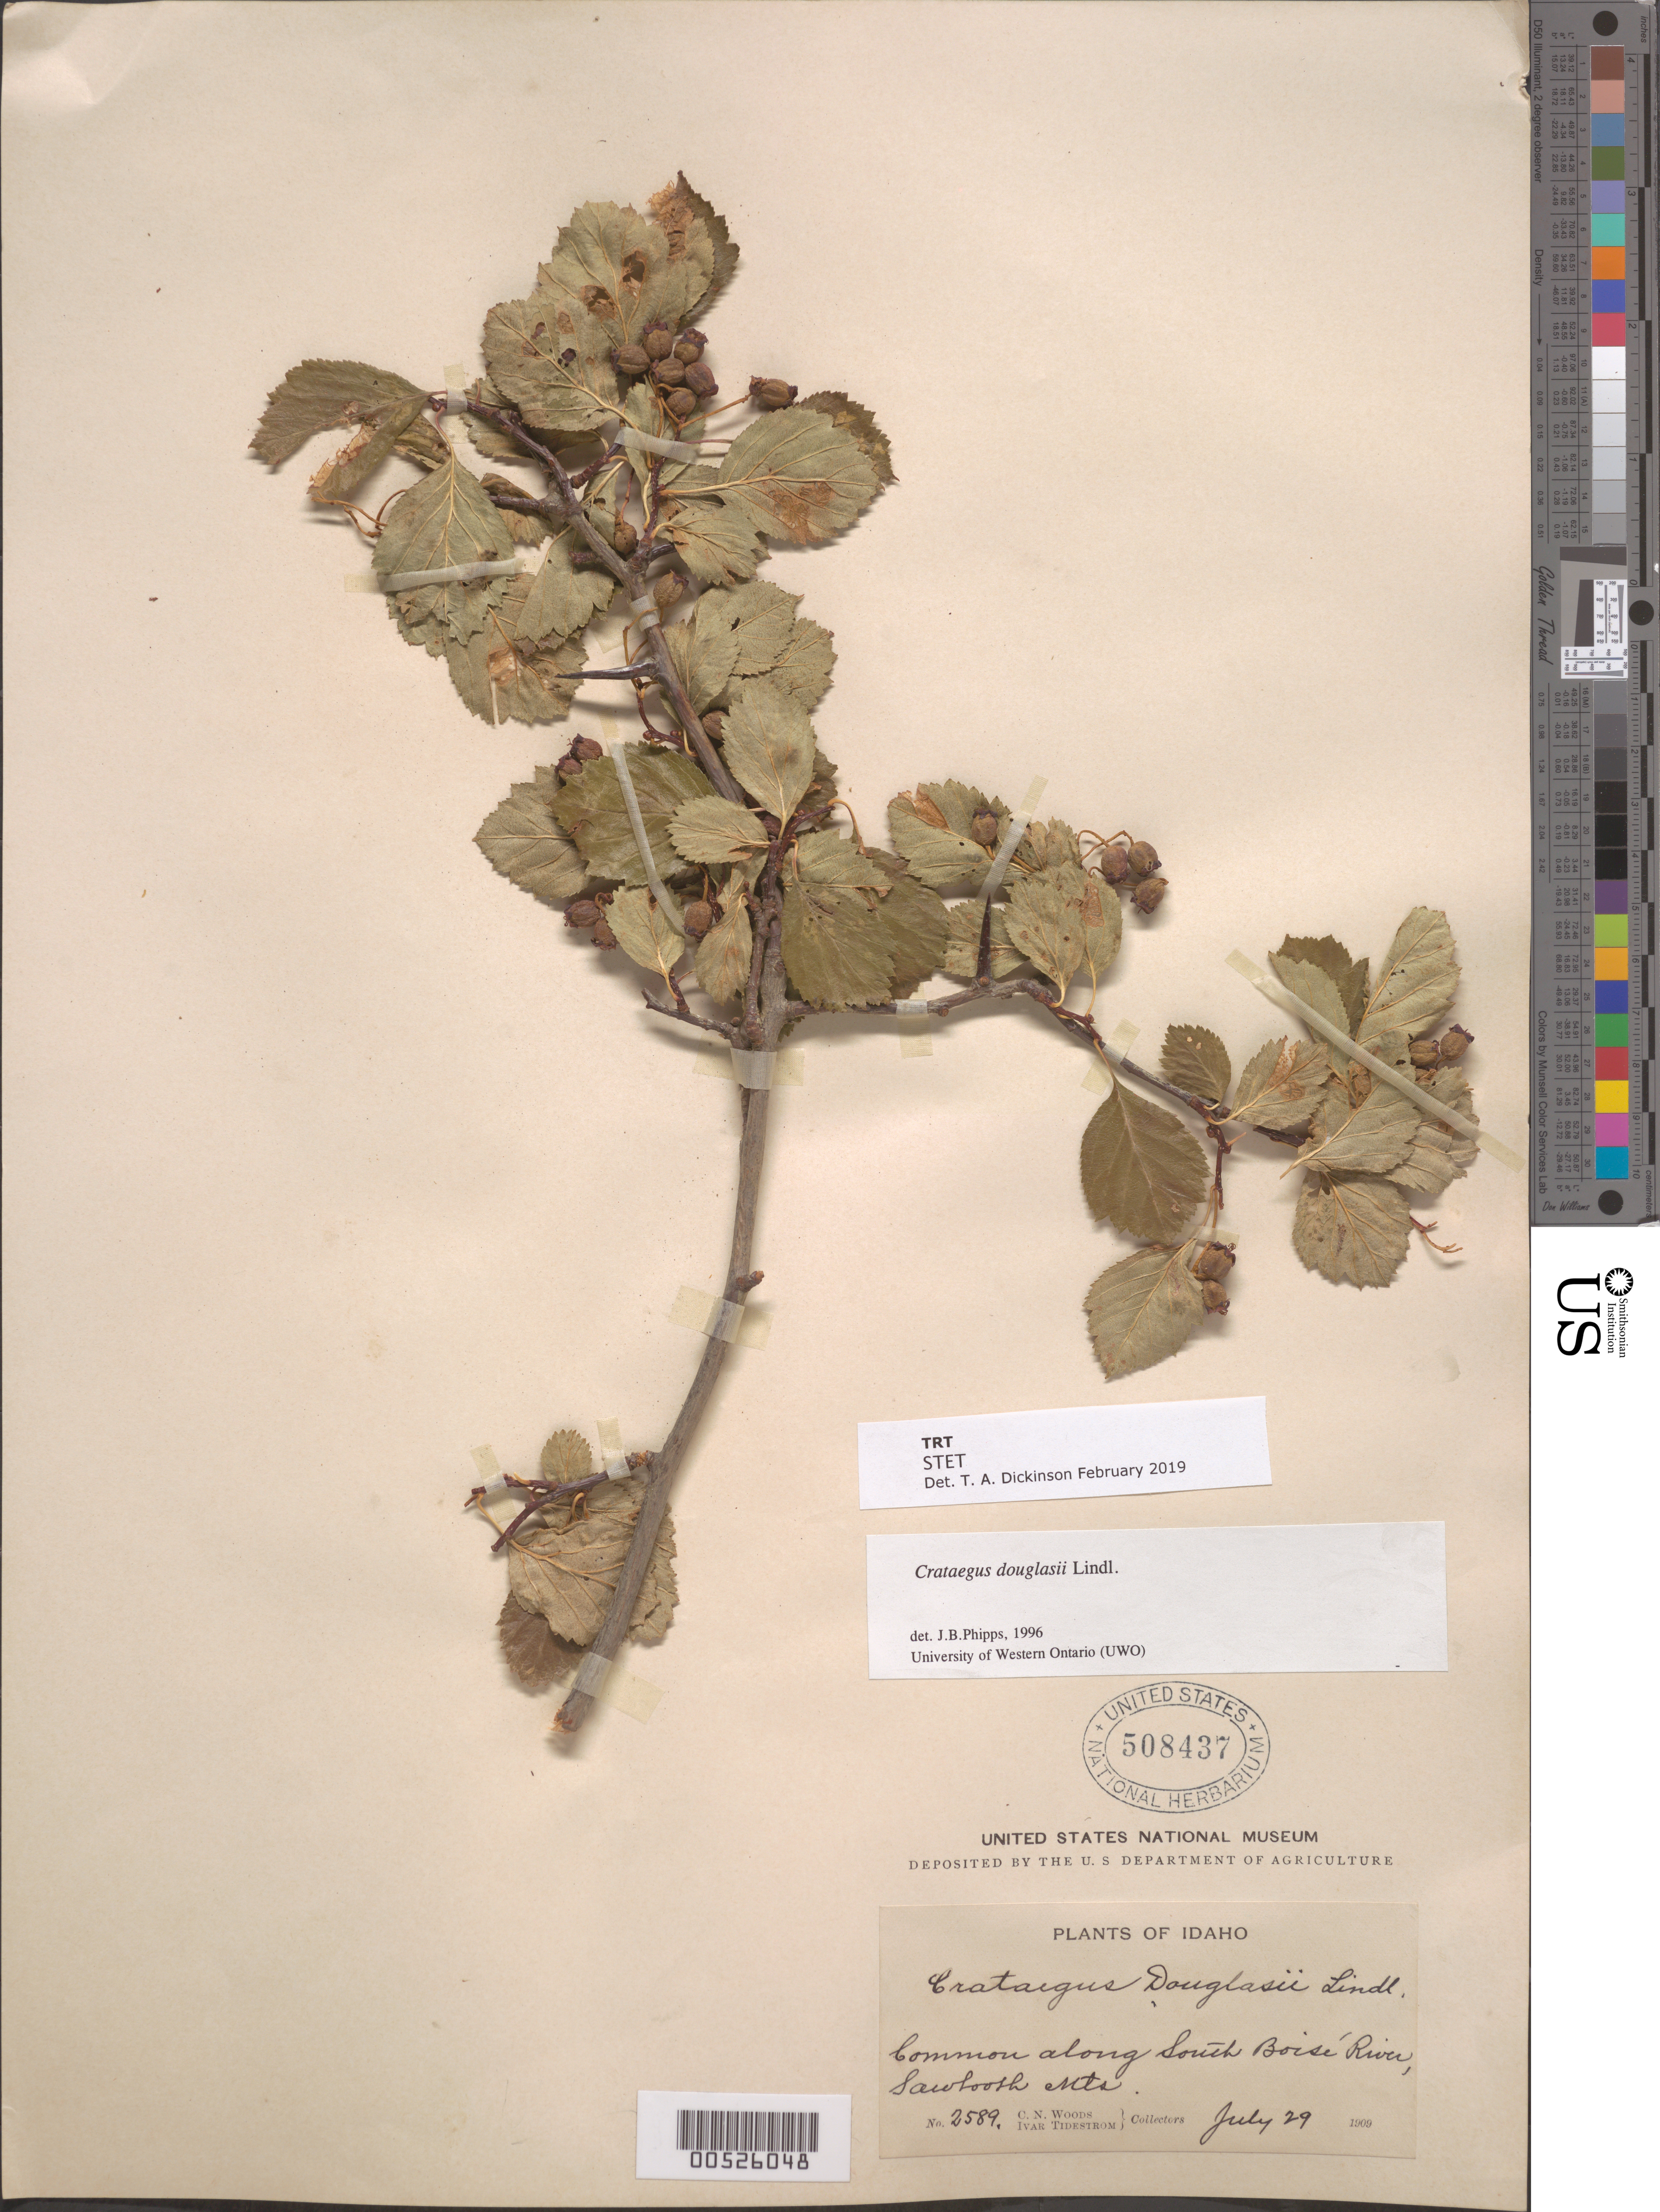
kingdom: Plantae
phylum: Tracheophyta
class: Magnoliopsida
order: Rosales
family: Rosaceae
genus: Crataegus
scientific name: Crataegus douglasii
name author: Lindl.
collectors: C. Woods & I. F. Tidestrom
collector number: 2589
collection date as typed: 29 Jul 1909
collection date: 1909-07-29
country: United States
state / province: Idaho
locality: South Boise River, Sawtooth Mtns.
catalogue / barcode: US 508437